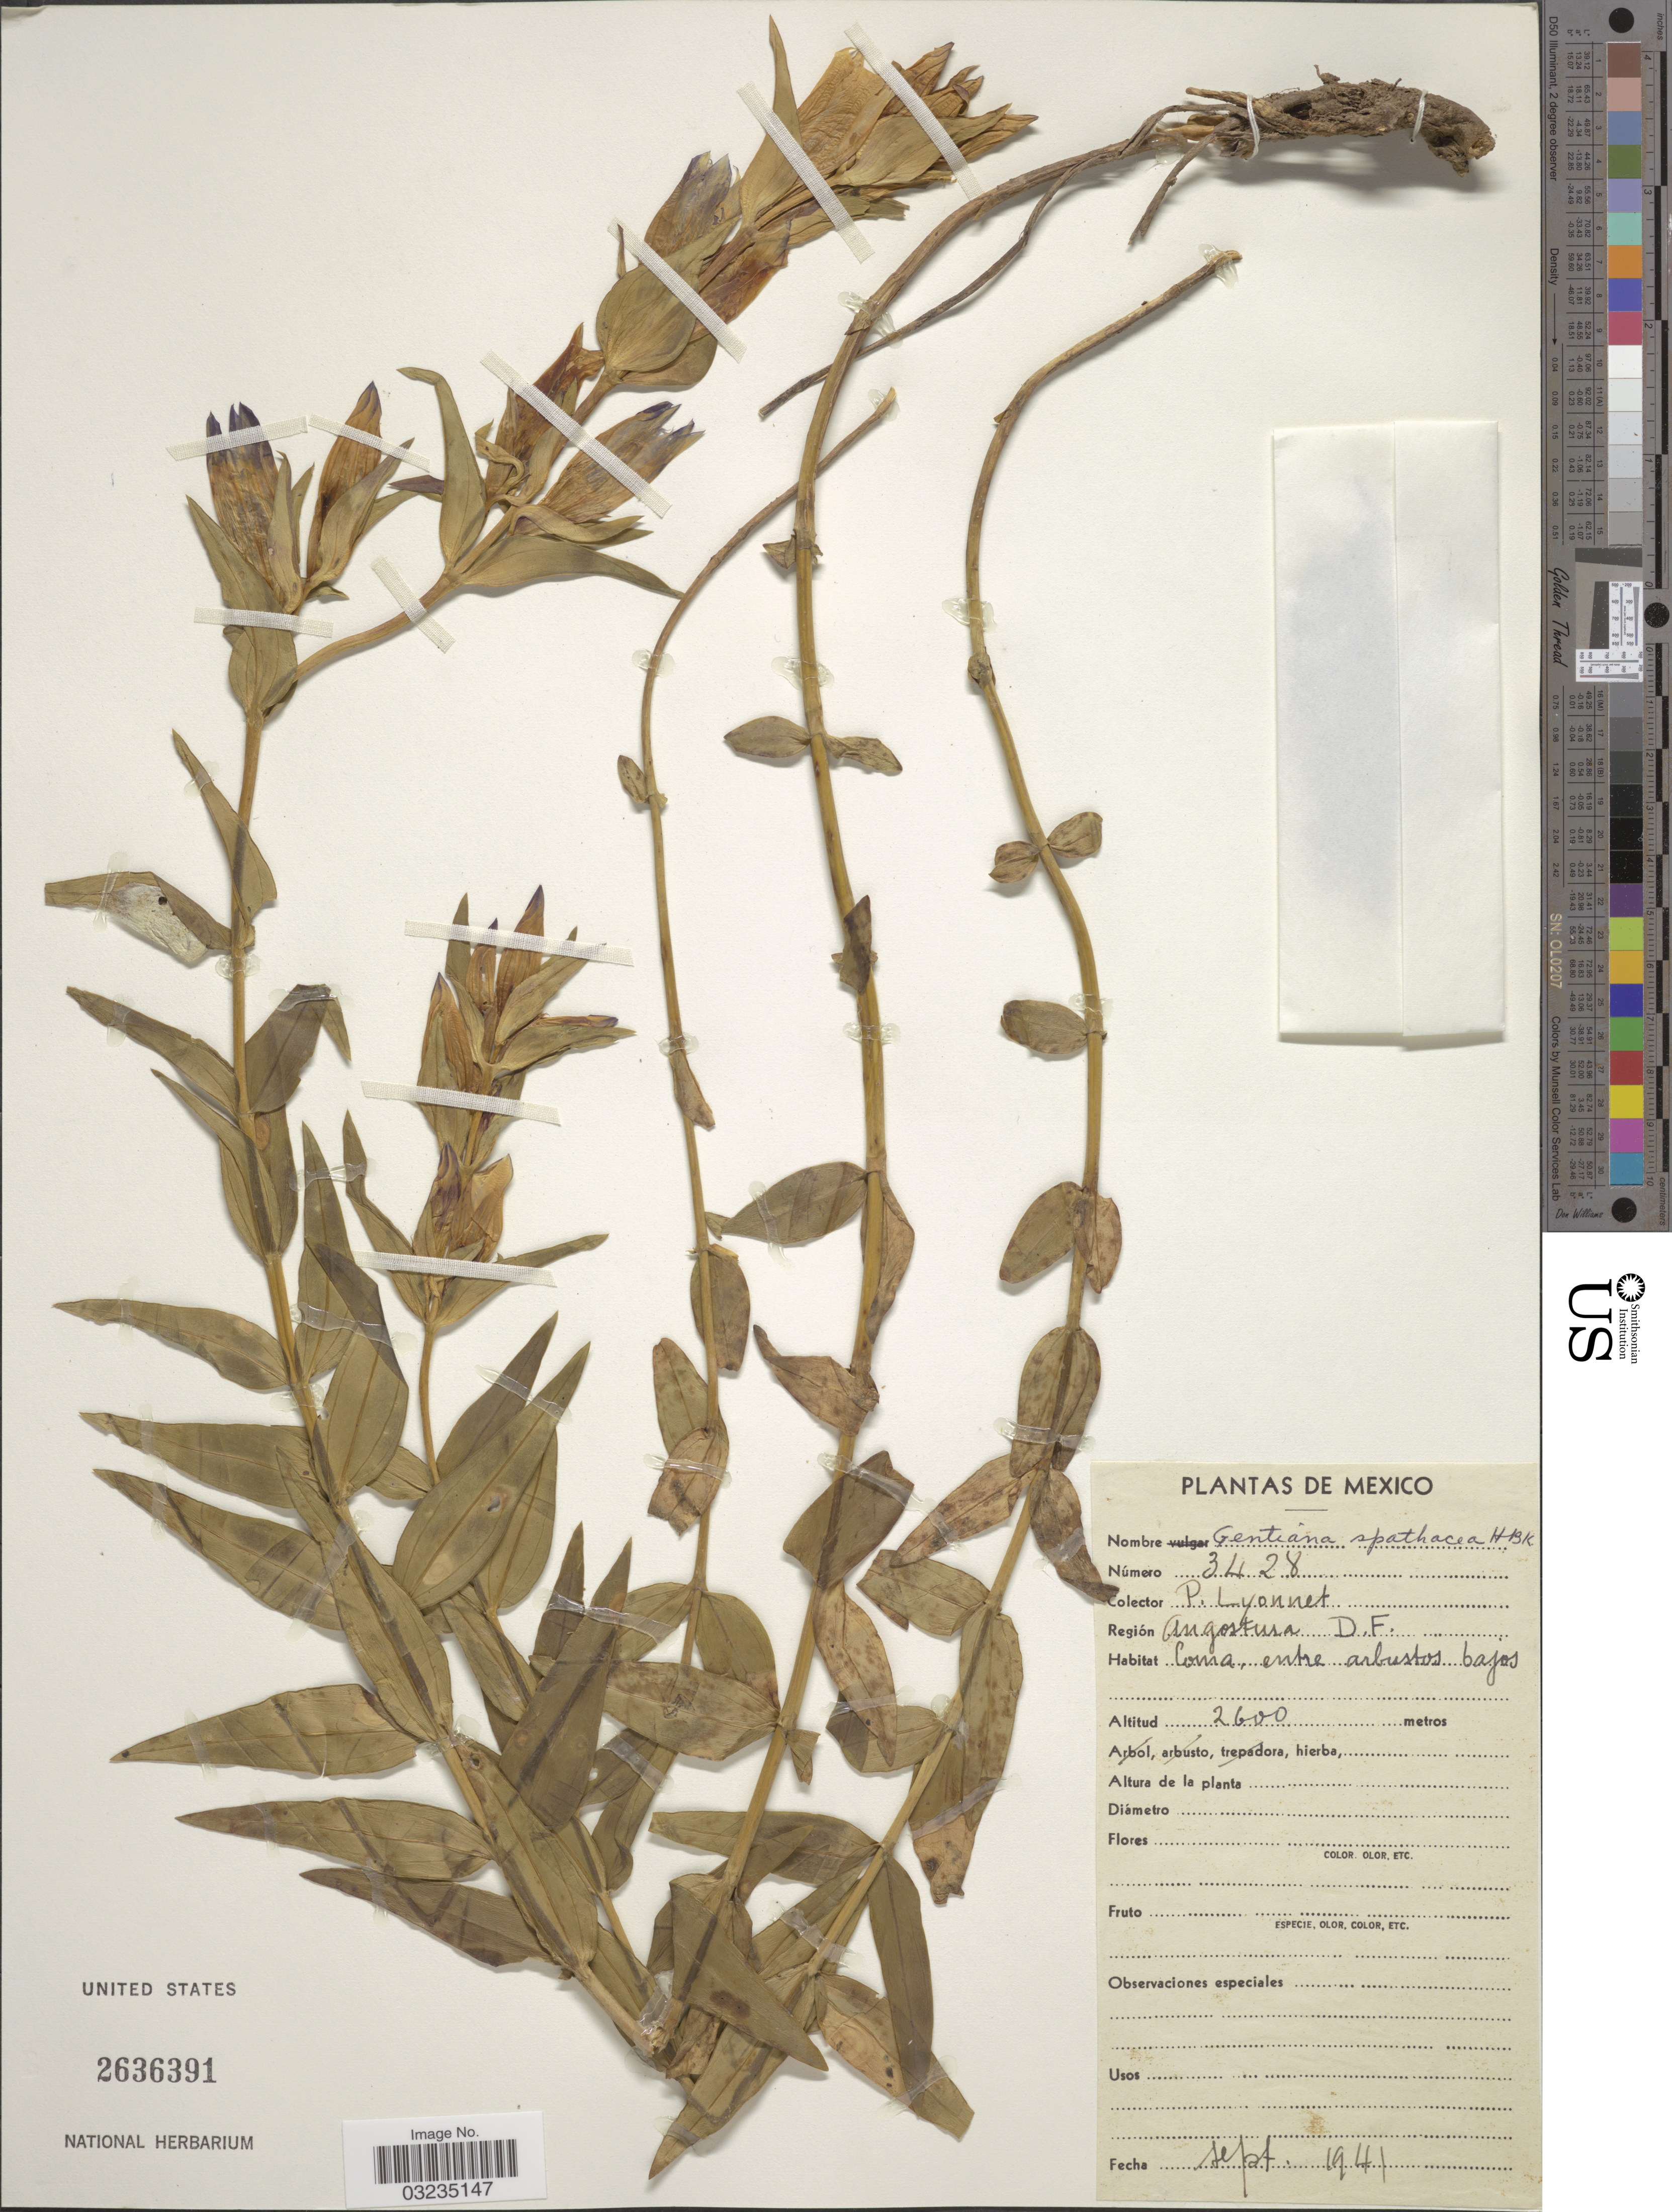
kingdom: Plantae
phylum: Tracheophyta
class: Magnoliopsida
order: Gentianales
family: Gentianaceae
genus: Gentiana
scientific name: Gentiana spathacea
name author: Kunth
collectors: P. Lyonnet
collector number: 3428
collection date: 1941-09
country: Mexico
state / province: Distrito Federal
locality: Región Augostura D. F.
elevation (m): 2600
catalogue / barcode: US 2636391